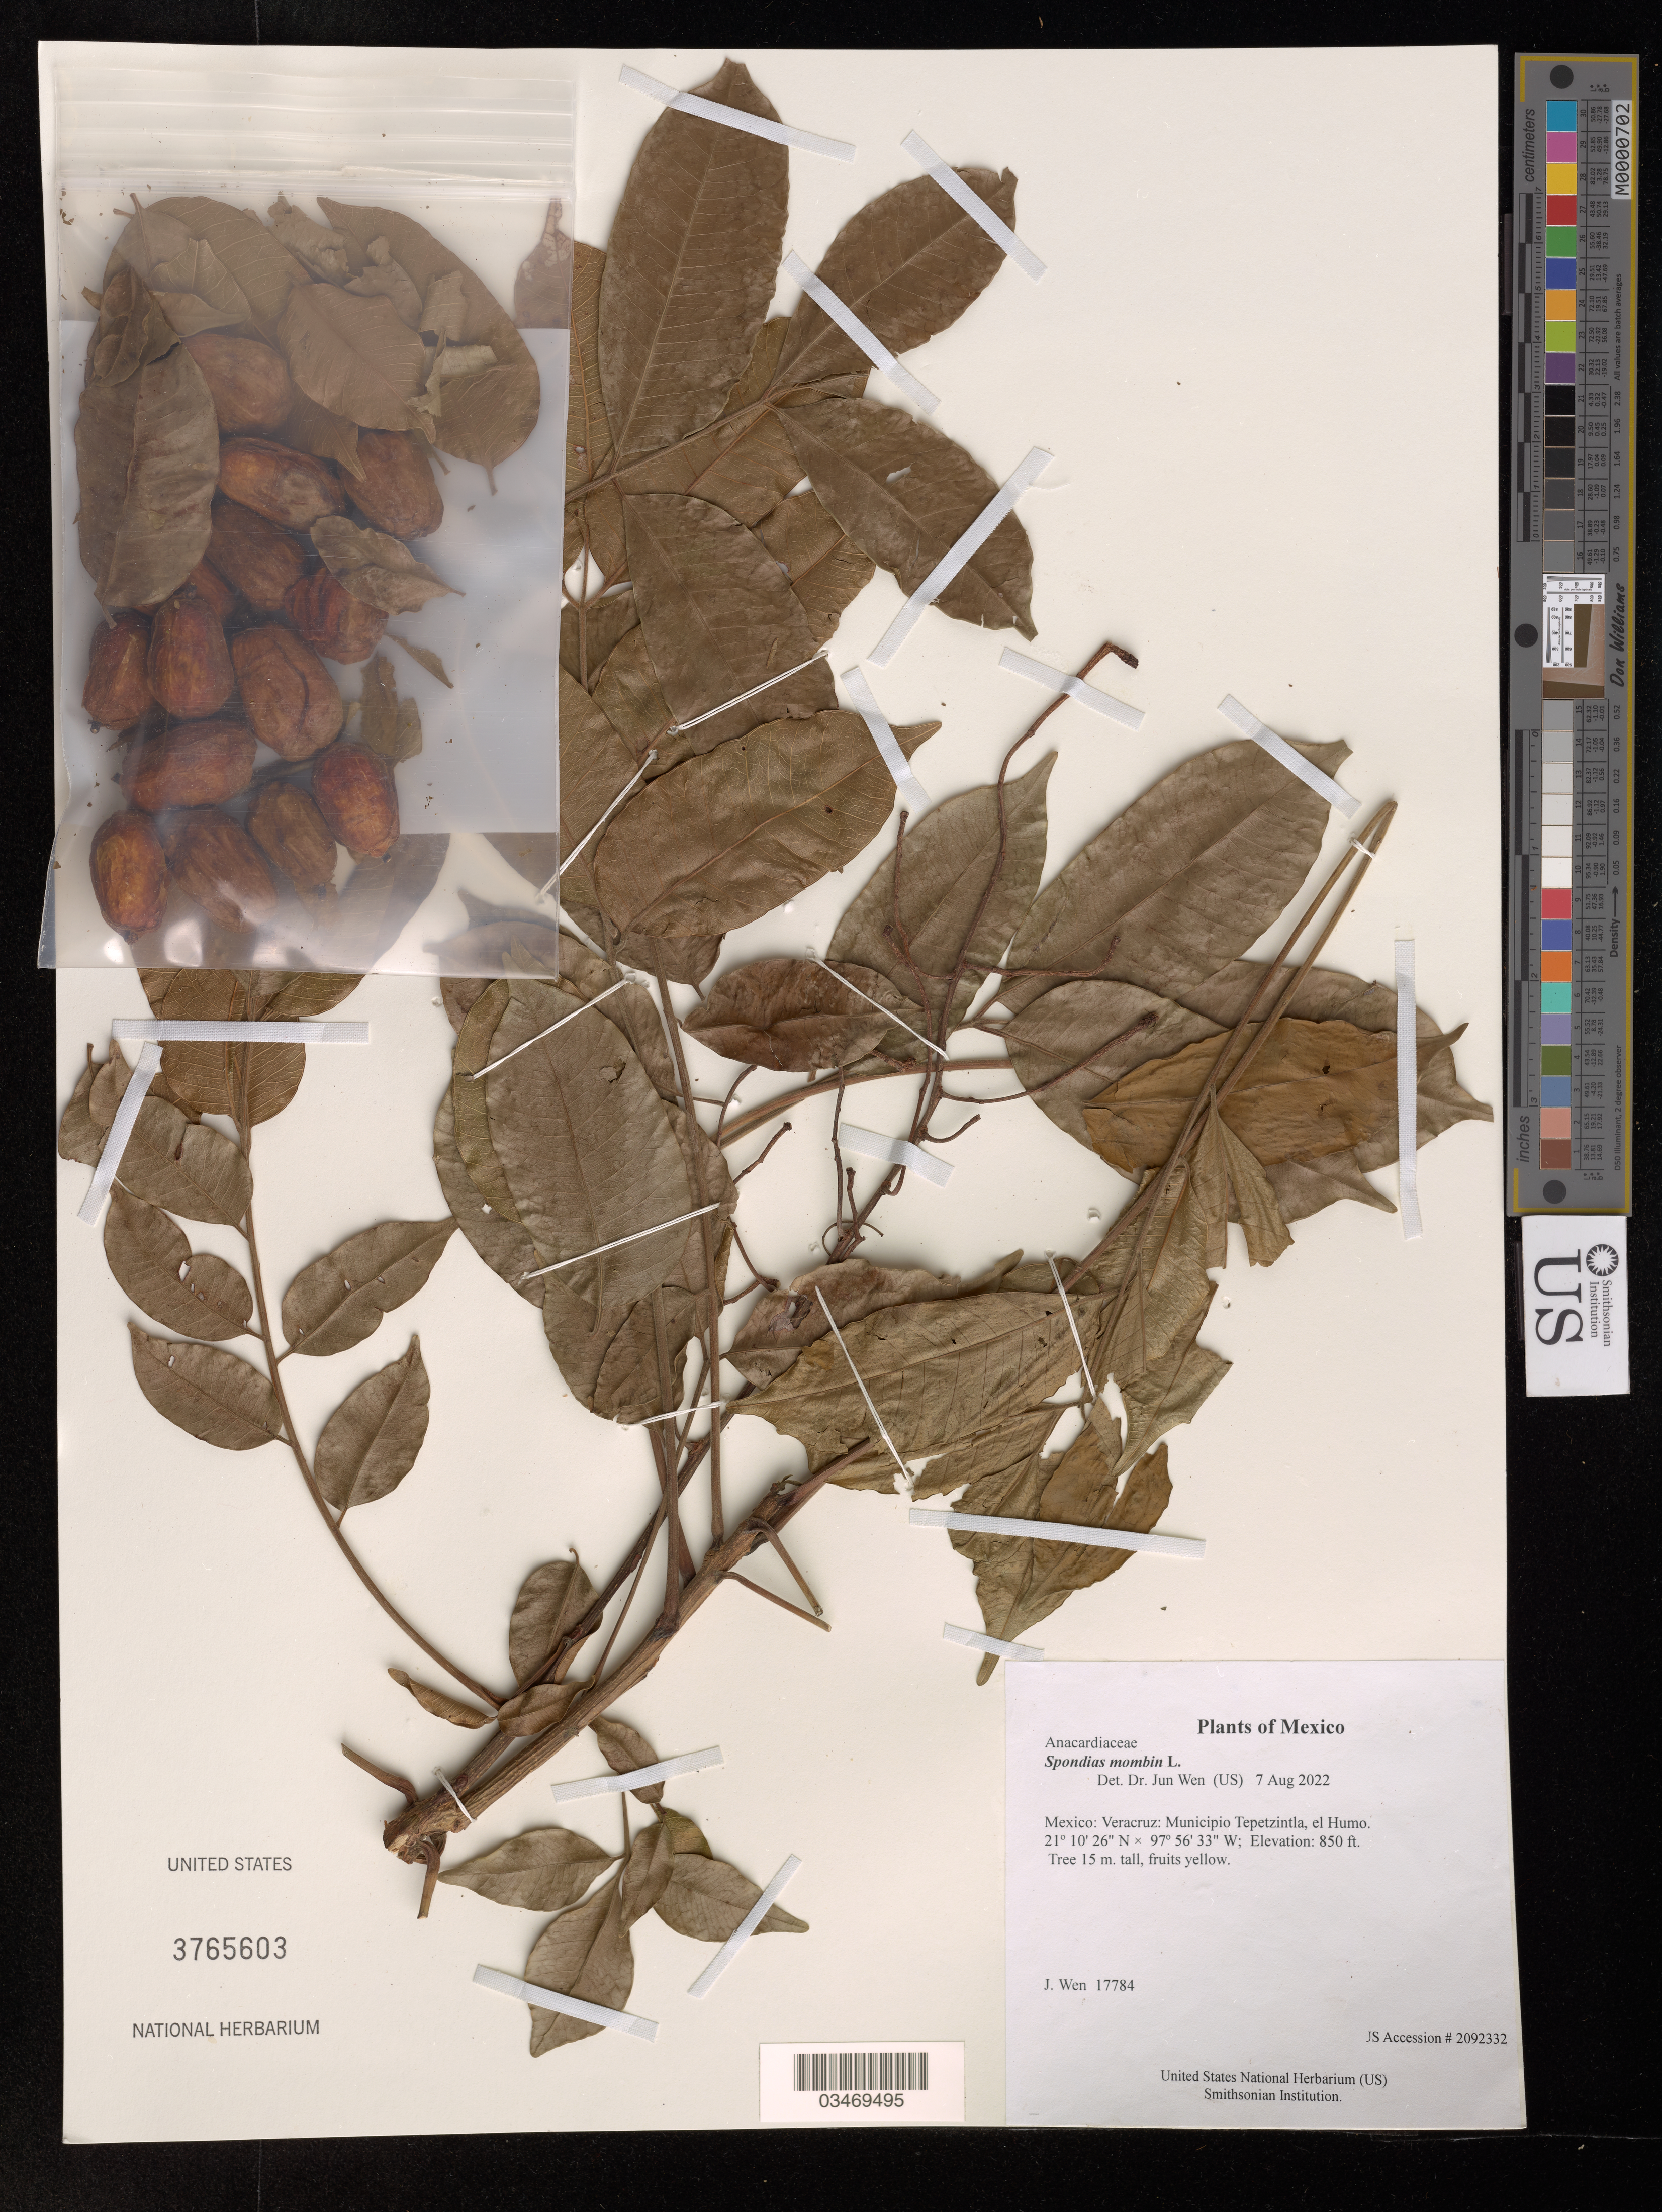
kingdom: Plantae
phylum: Tracheophyta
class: Magnoliopsida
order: Sapindales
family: Anacardiaceae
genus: Spondias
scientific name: Spondias mombin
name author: L.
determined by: Mitchell, John D.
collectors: J. Wen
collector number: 17784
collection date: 2022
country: Mexico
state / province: Veracruz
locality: Municipio Tepetzintla, el Humo.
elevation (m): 259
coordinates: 21 1026 N, 97 5633 W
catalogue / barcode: US 3765603